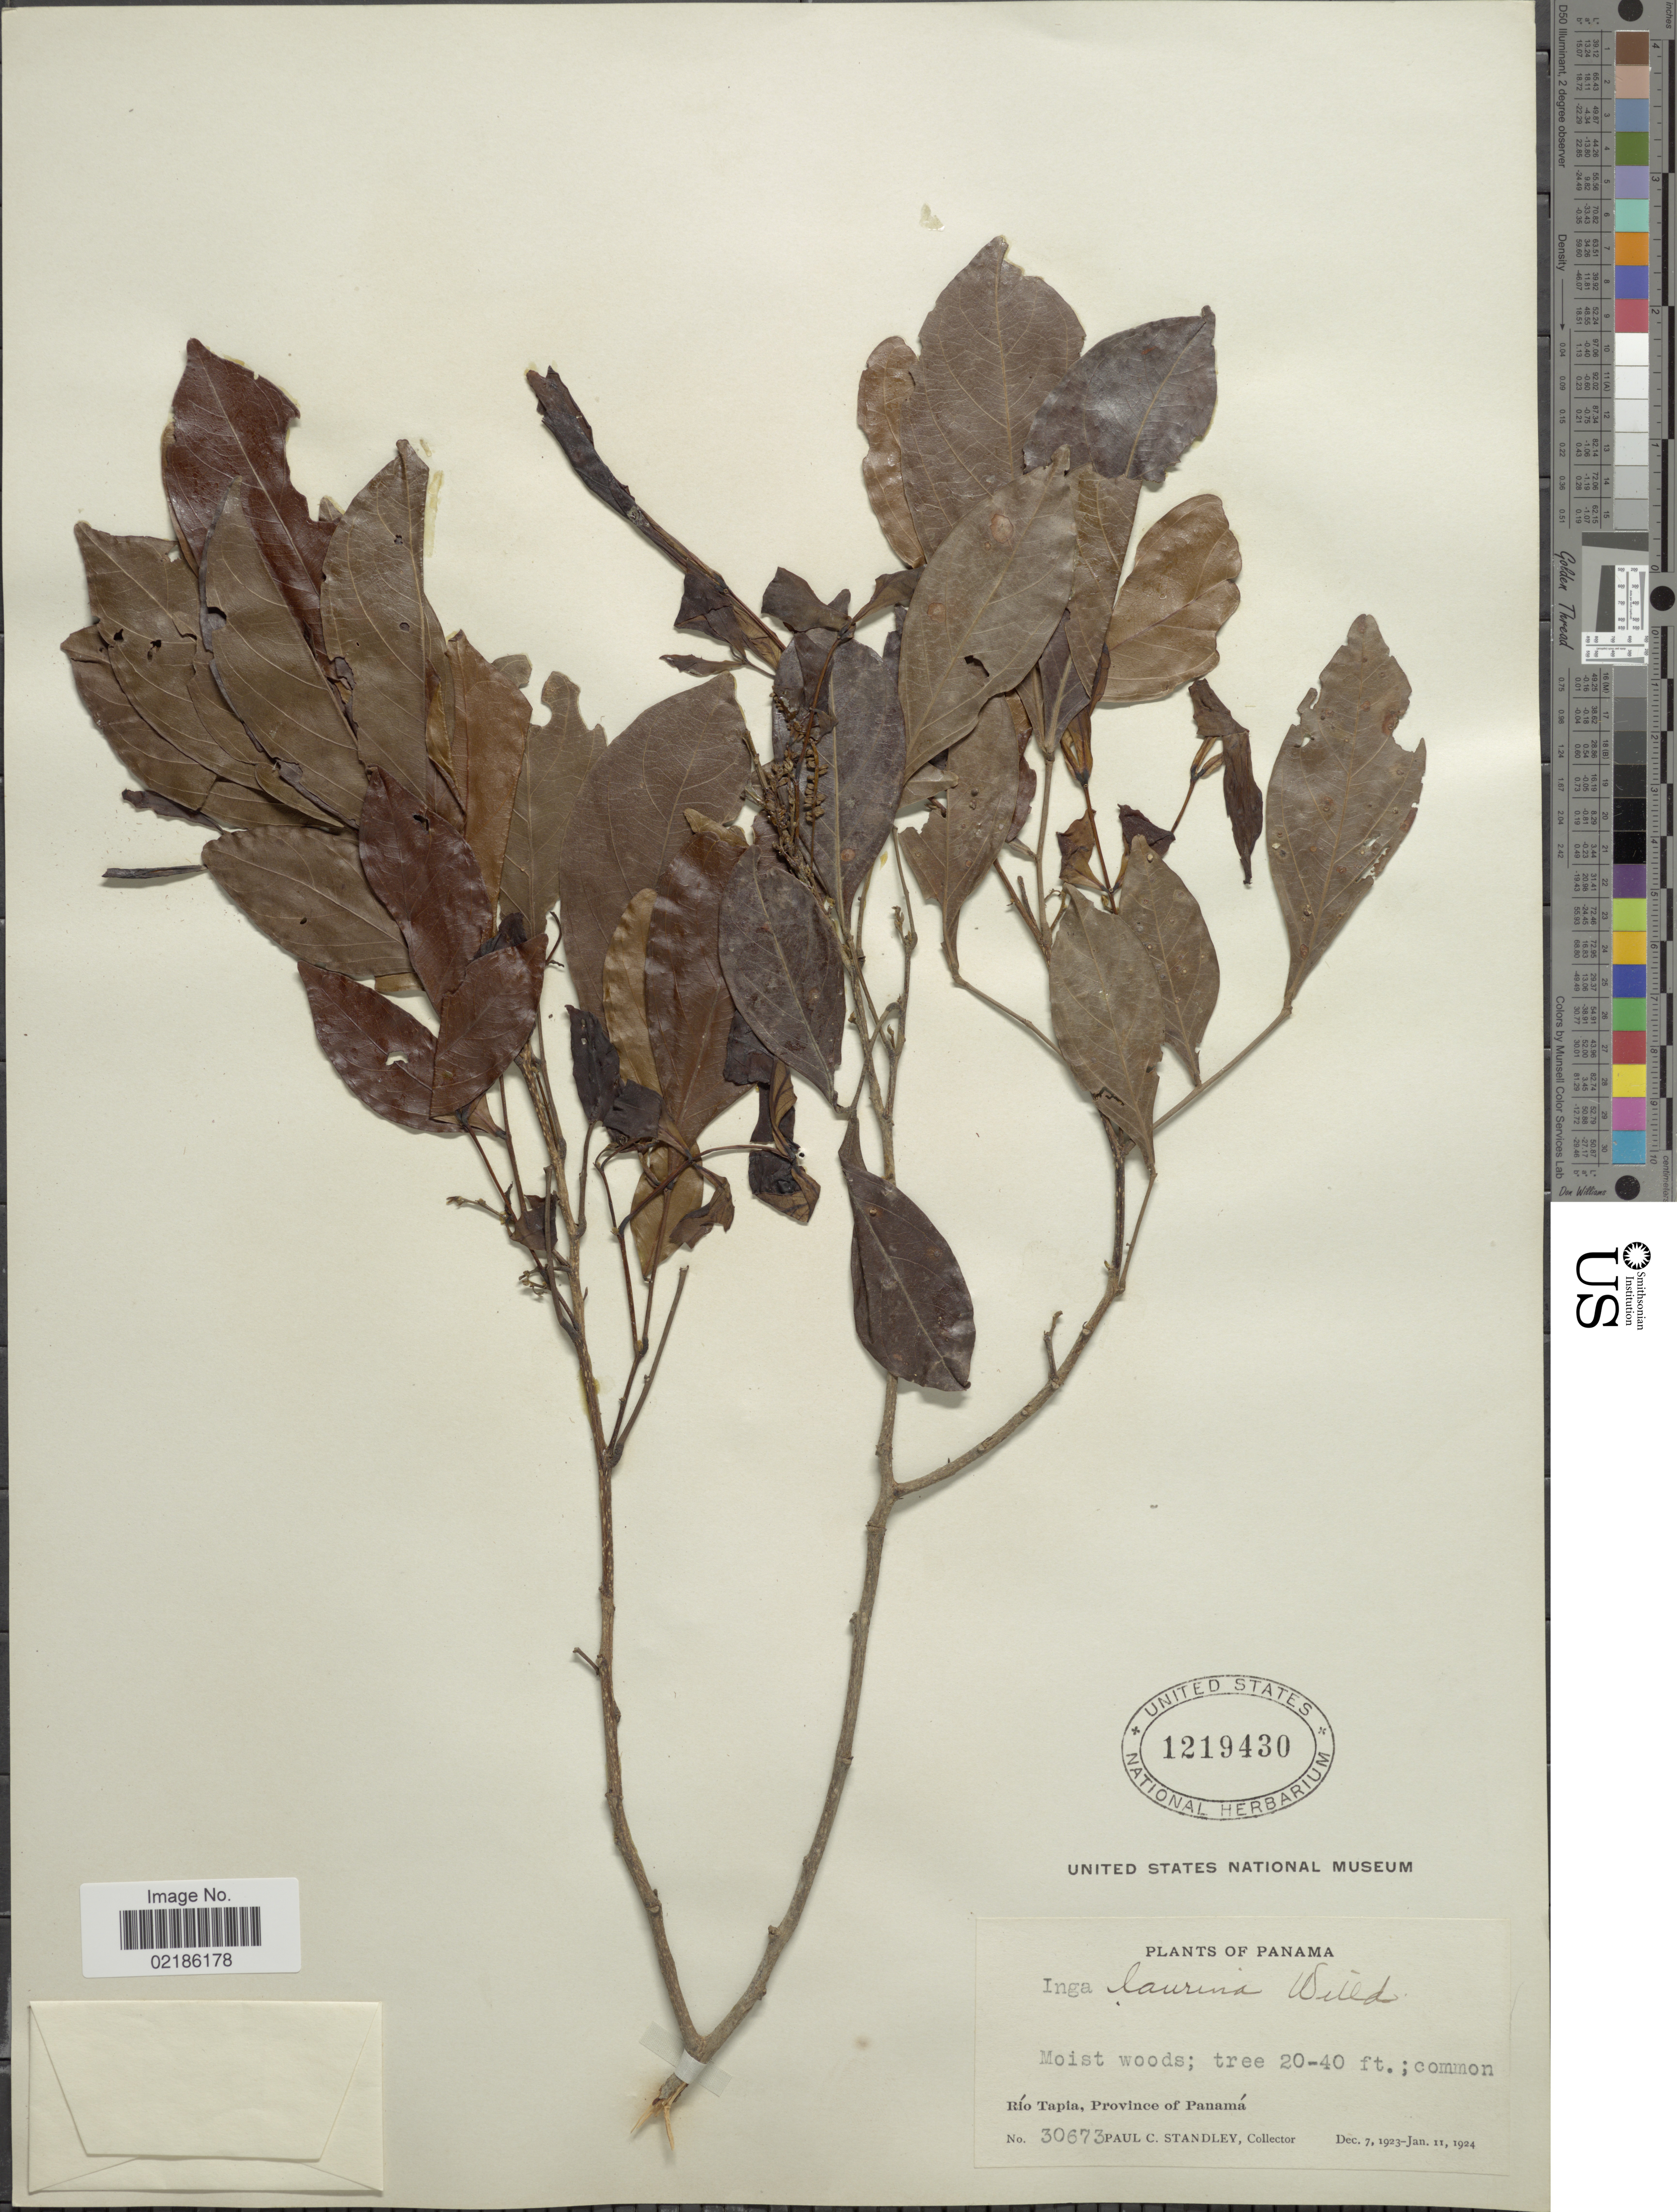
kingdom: Plantae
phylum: Tracheophyta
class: Magnoliopsida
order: Fabales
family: Fabaceae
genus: Inga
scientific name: Inga laurina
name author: (Sw.) Willd.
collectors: P. C. Standley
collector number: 30673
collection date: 1923-12-07/1924-01-11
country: Panama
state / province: Panamá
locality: Rio Tapia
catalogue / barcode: US 1219430